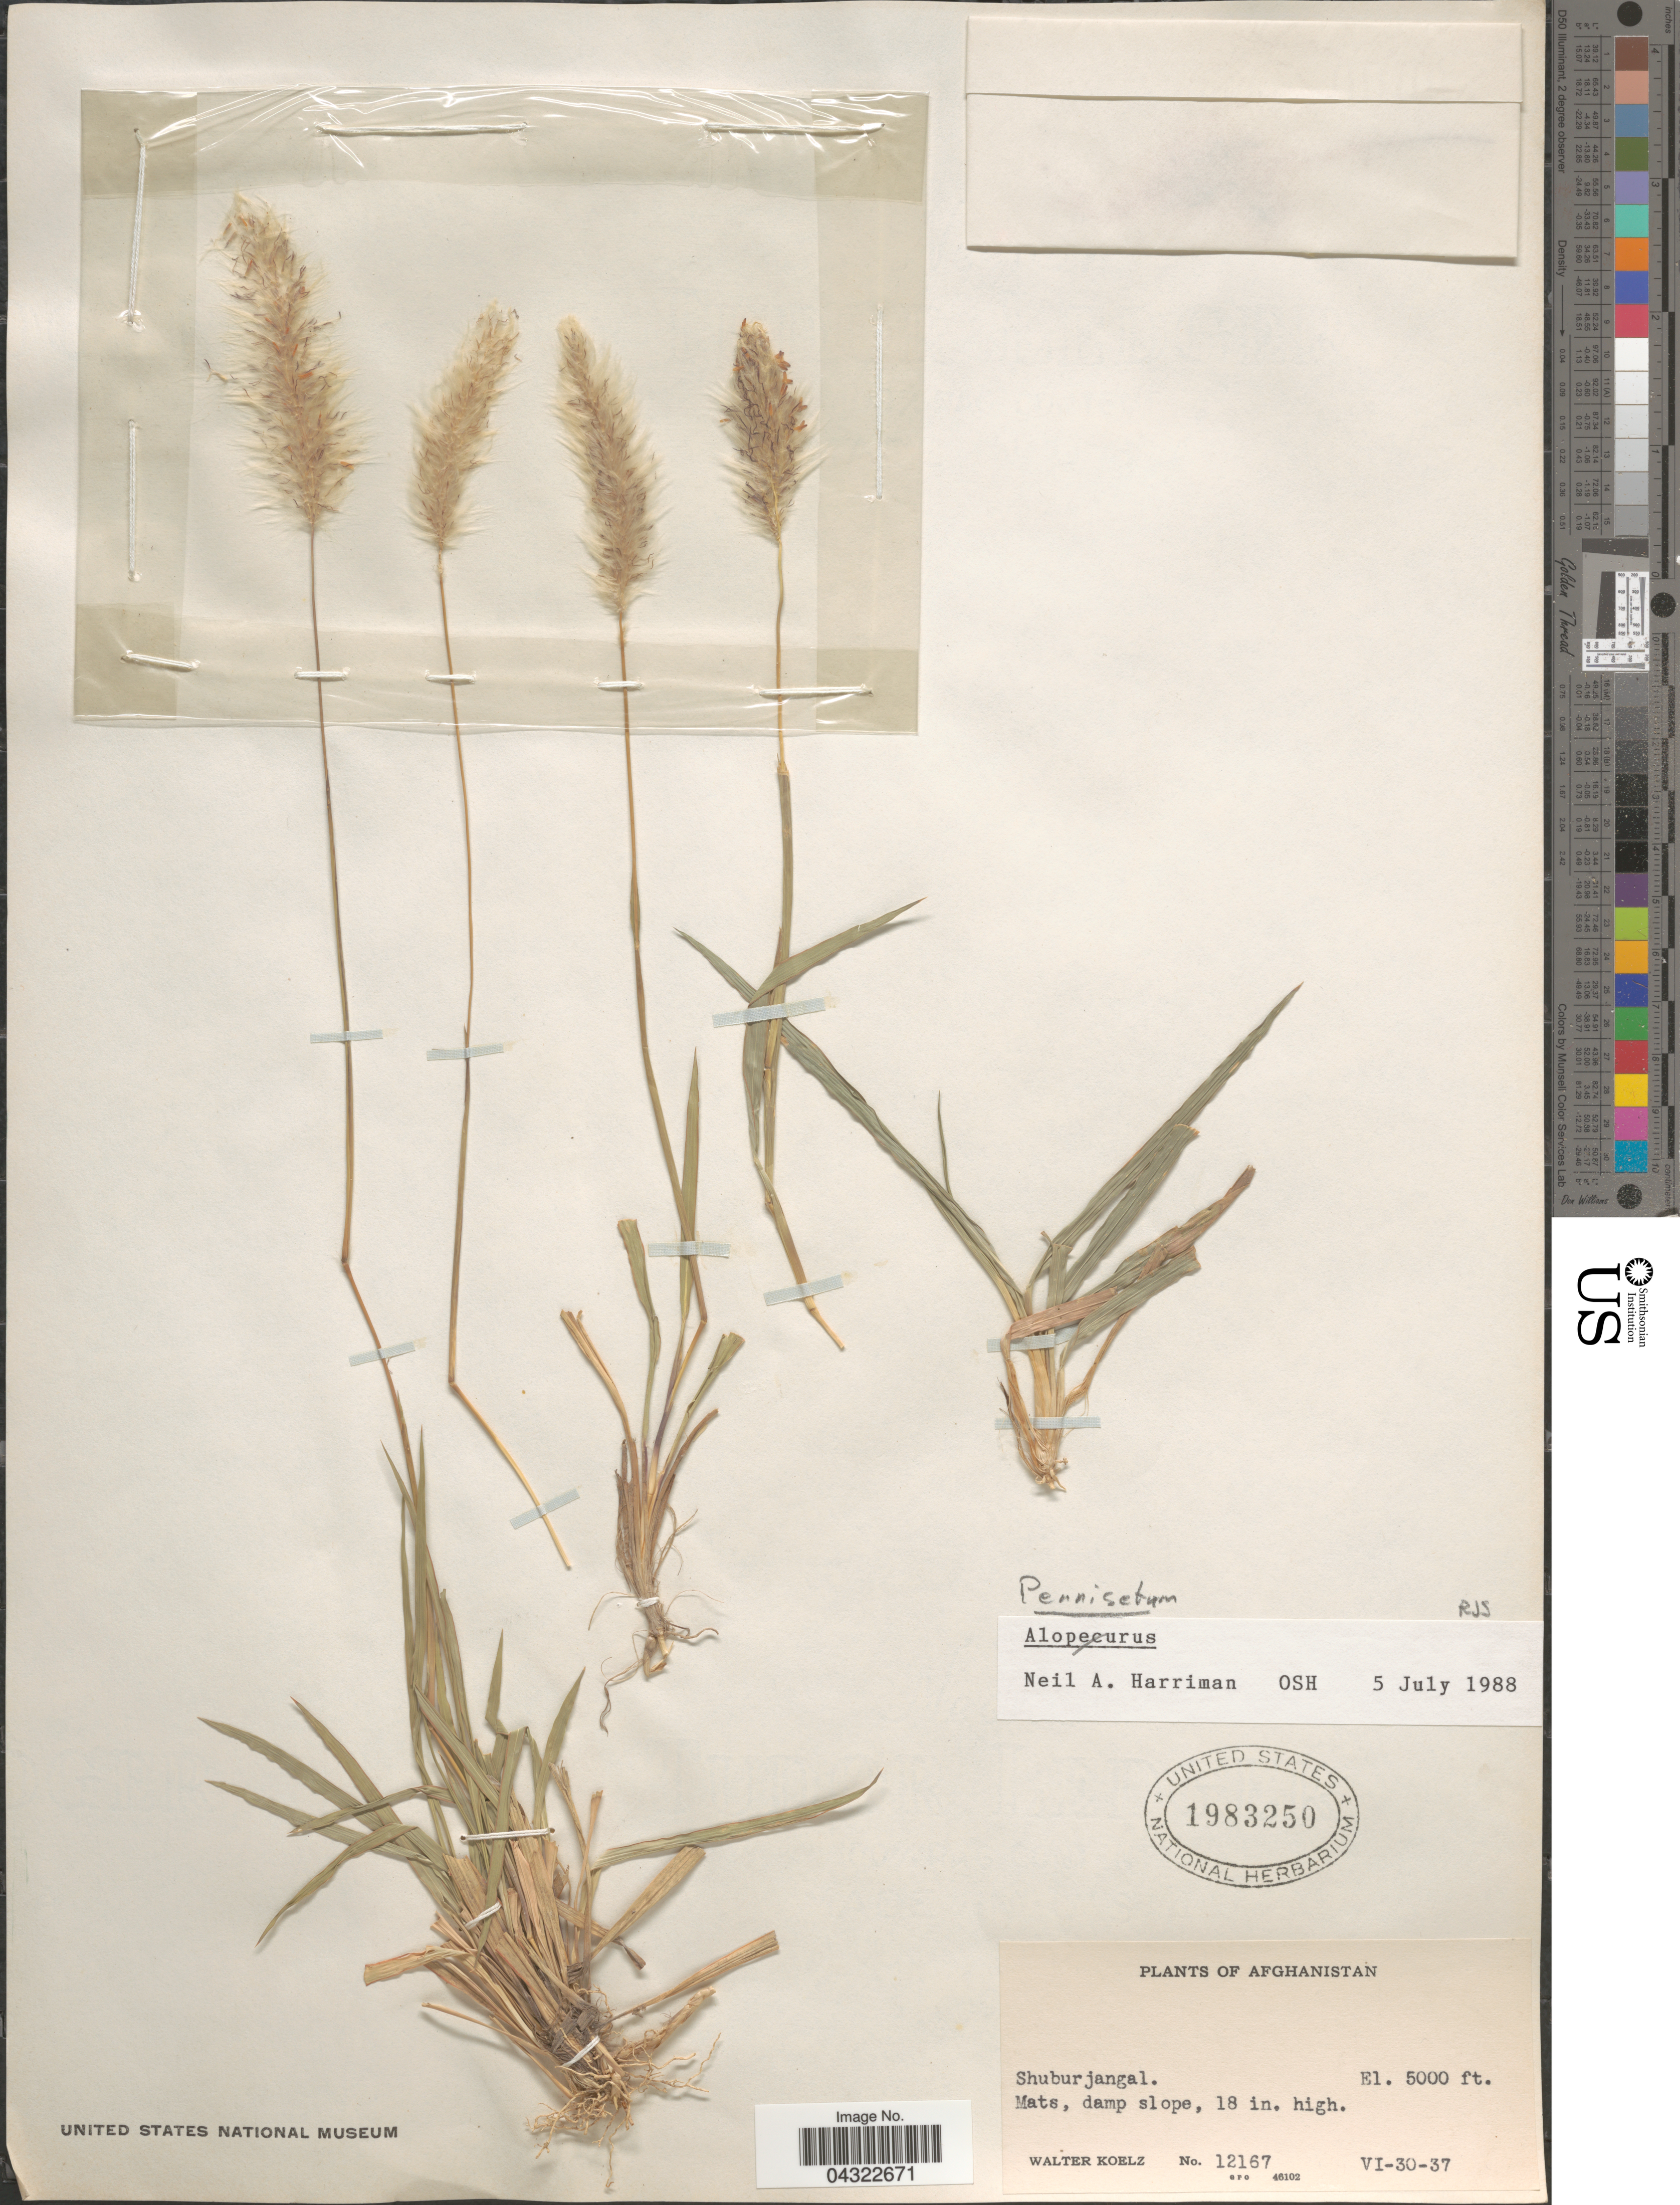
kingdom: Plantae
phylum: Tracheophyta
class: Liliopsida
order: Poales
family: Poaceae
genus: Cenchrus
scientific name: Cenchrus sp.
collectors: W. N. Koelz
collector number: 12167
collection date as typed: Transcribed d/m/y: 30/6/37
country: Afghanistan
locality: Shuburjangal.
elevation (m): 1524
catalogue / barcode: US 1983250